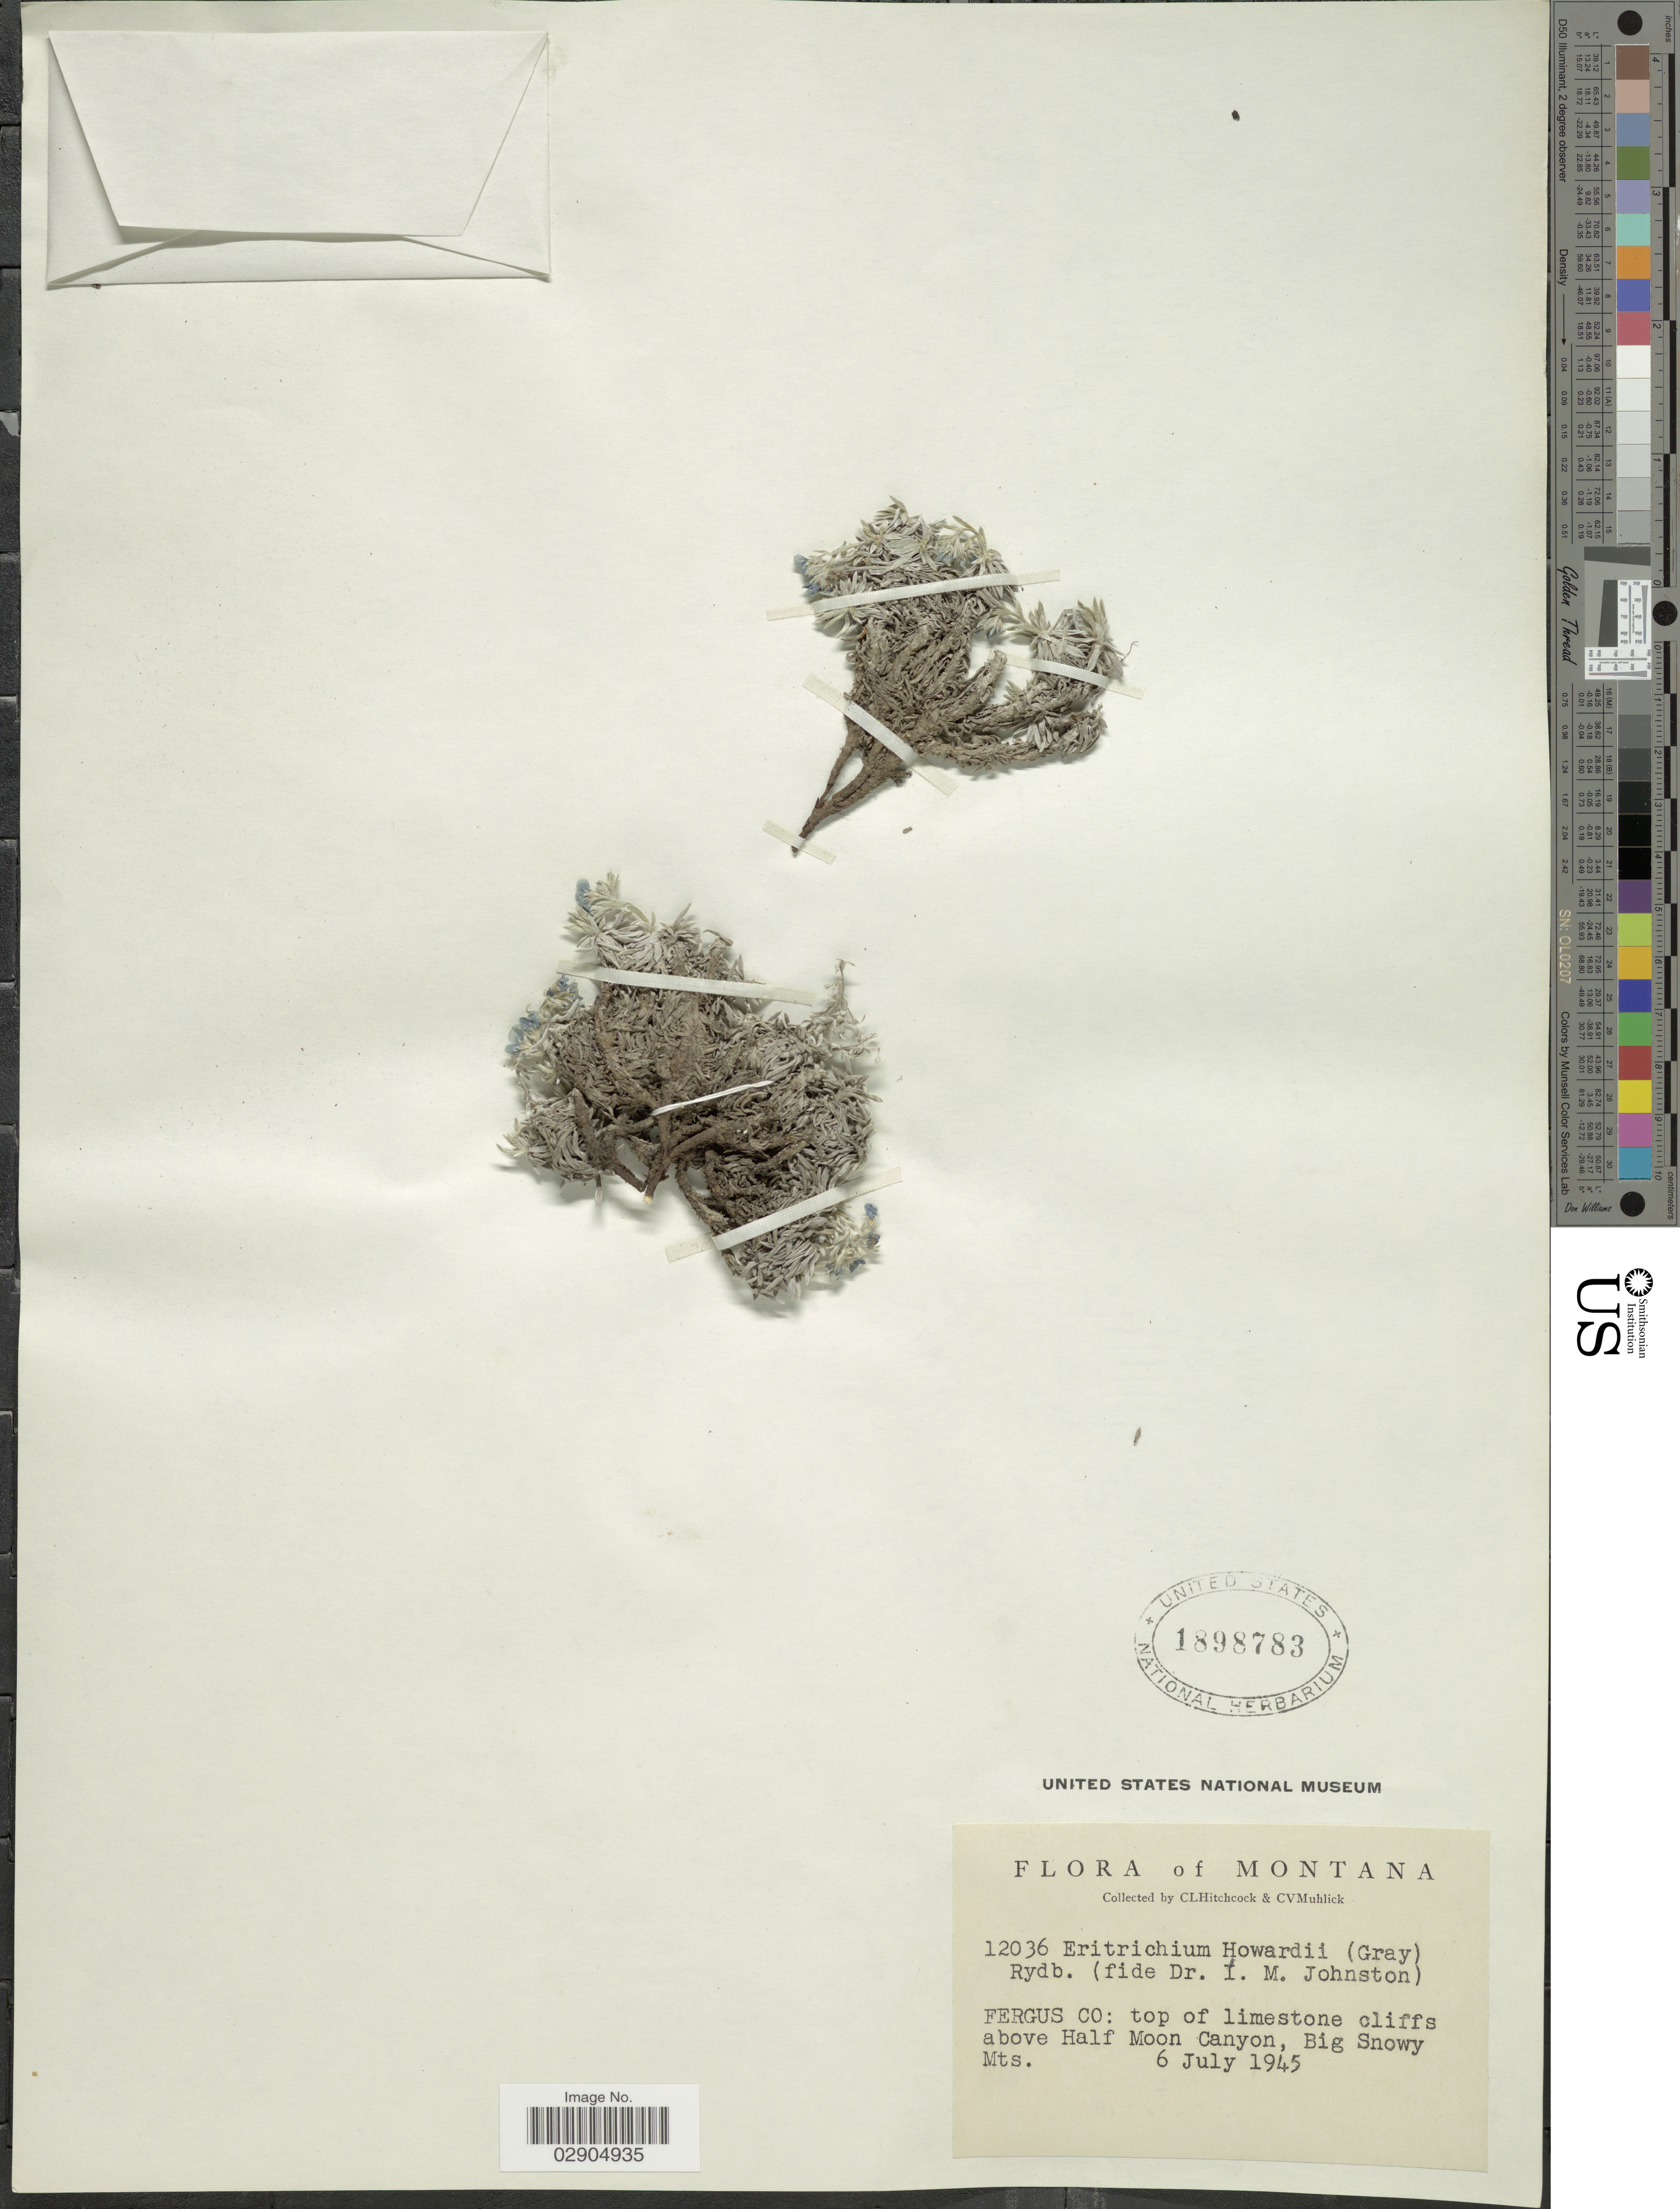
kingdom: Plantae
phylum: Tracheophyta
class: Magnoliopsida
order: Boraginales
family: Boraginaceae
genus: Eritrichium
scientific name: Eritrichium howardii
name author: (A. Gray) Rydb.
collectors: C. L. Hitchcock & C. V. Muhlick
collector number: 12036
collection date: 1945-07-06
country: United States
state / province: Montana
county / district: Fergus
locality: Top of limestone cliffs above Half Moon Canyon, Big Snowy Mtns.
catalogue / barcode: US 1898783